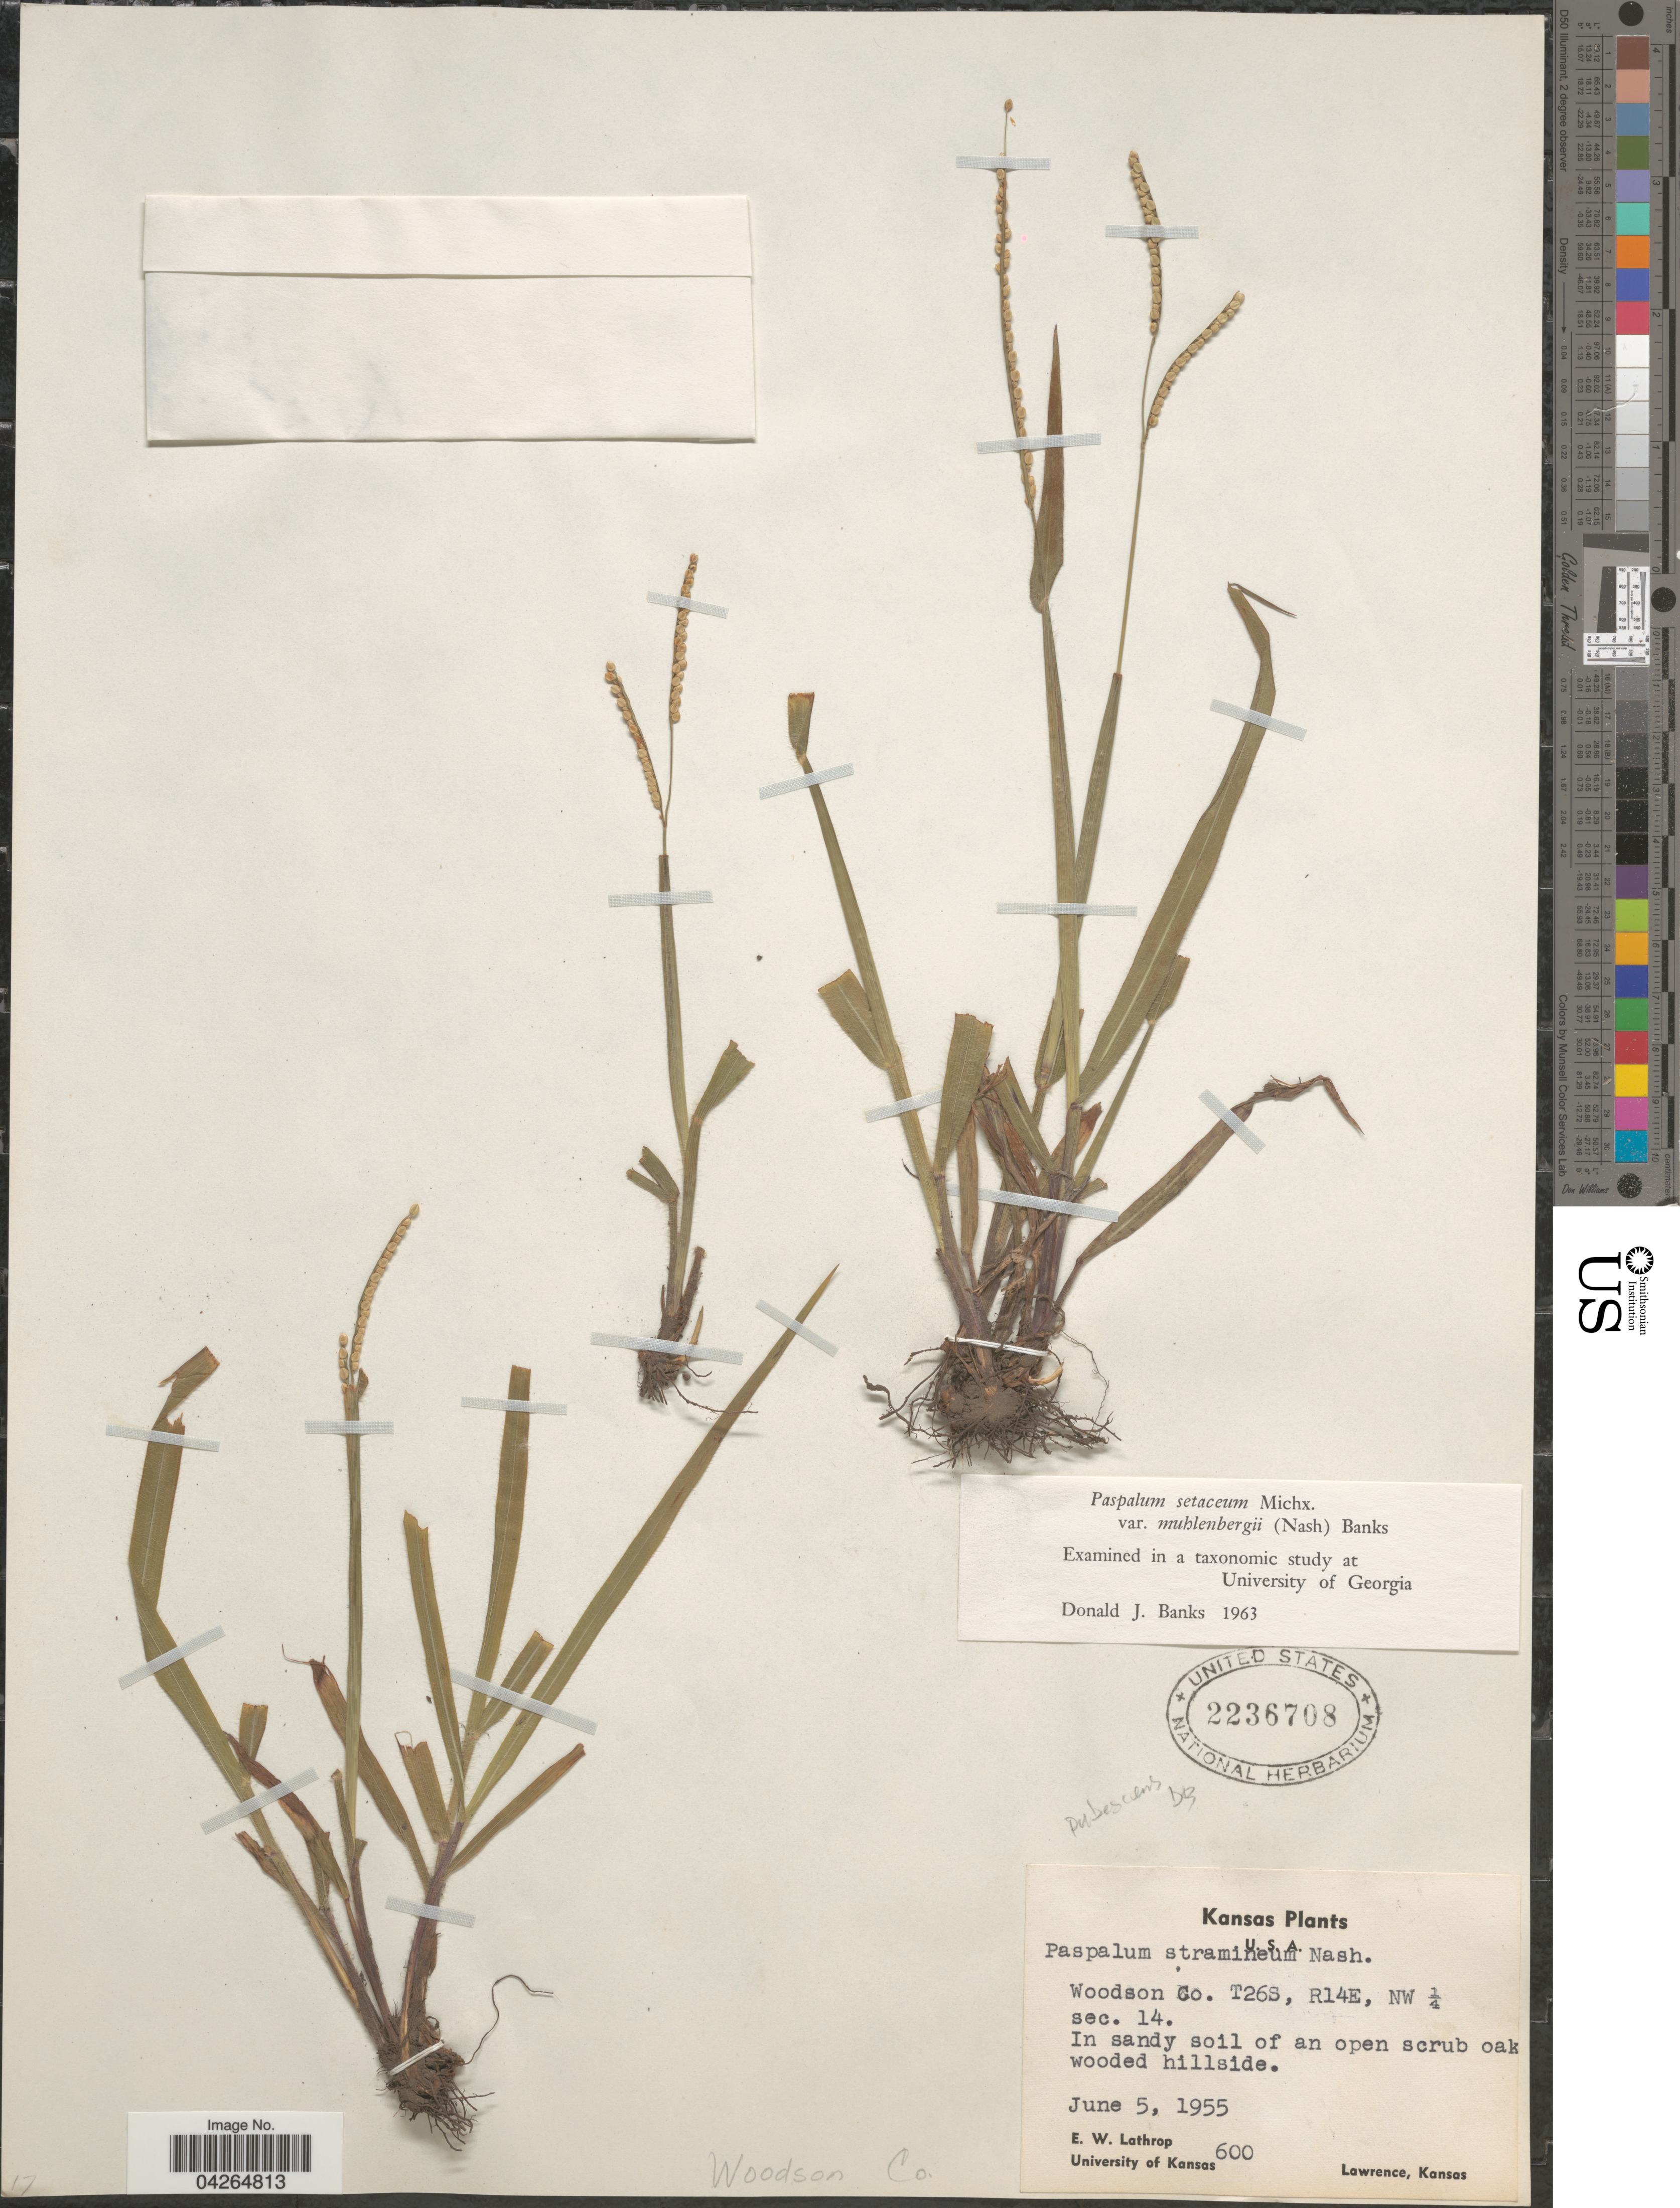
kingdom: Plantae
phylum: Tracheophyta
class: Liliopsida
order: Poales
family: Poaceae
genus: Paspalum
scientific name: Paspalum setaceum var. stramineum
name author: (Nash) D.J. Banks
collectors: E. W. Lathrop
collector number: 600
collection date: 1955-06-05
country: United States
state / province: Kansas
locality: Woodson Co. T26S, R14E, NW ¼ sec. 14.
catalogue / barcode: US 2236708